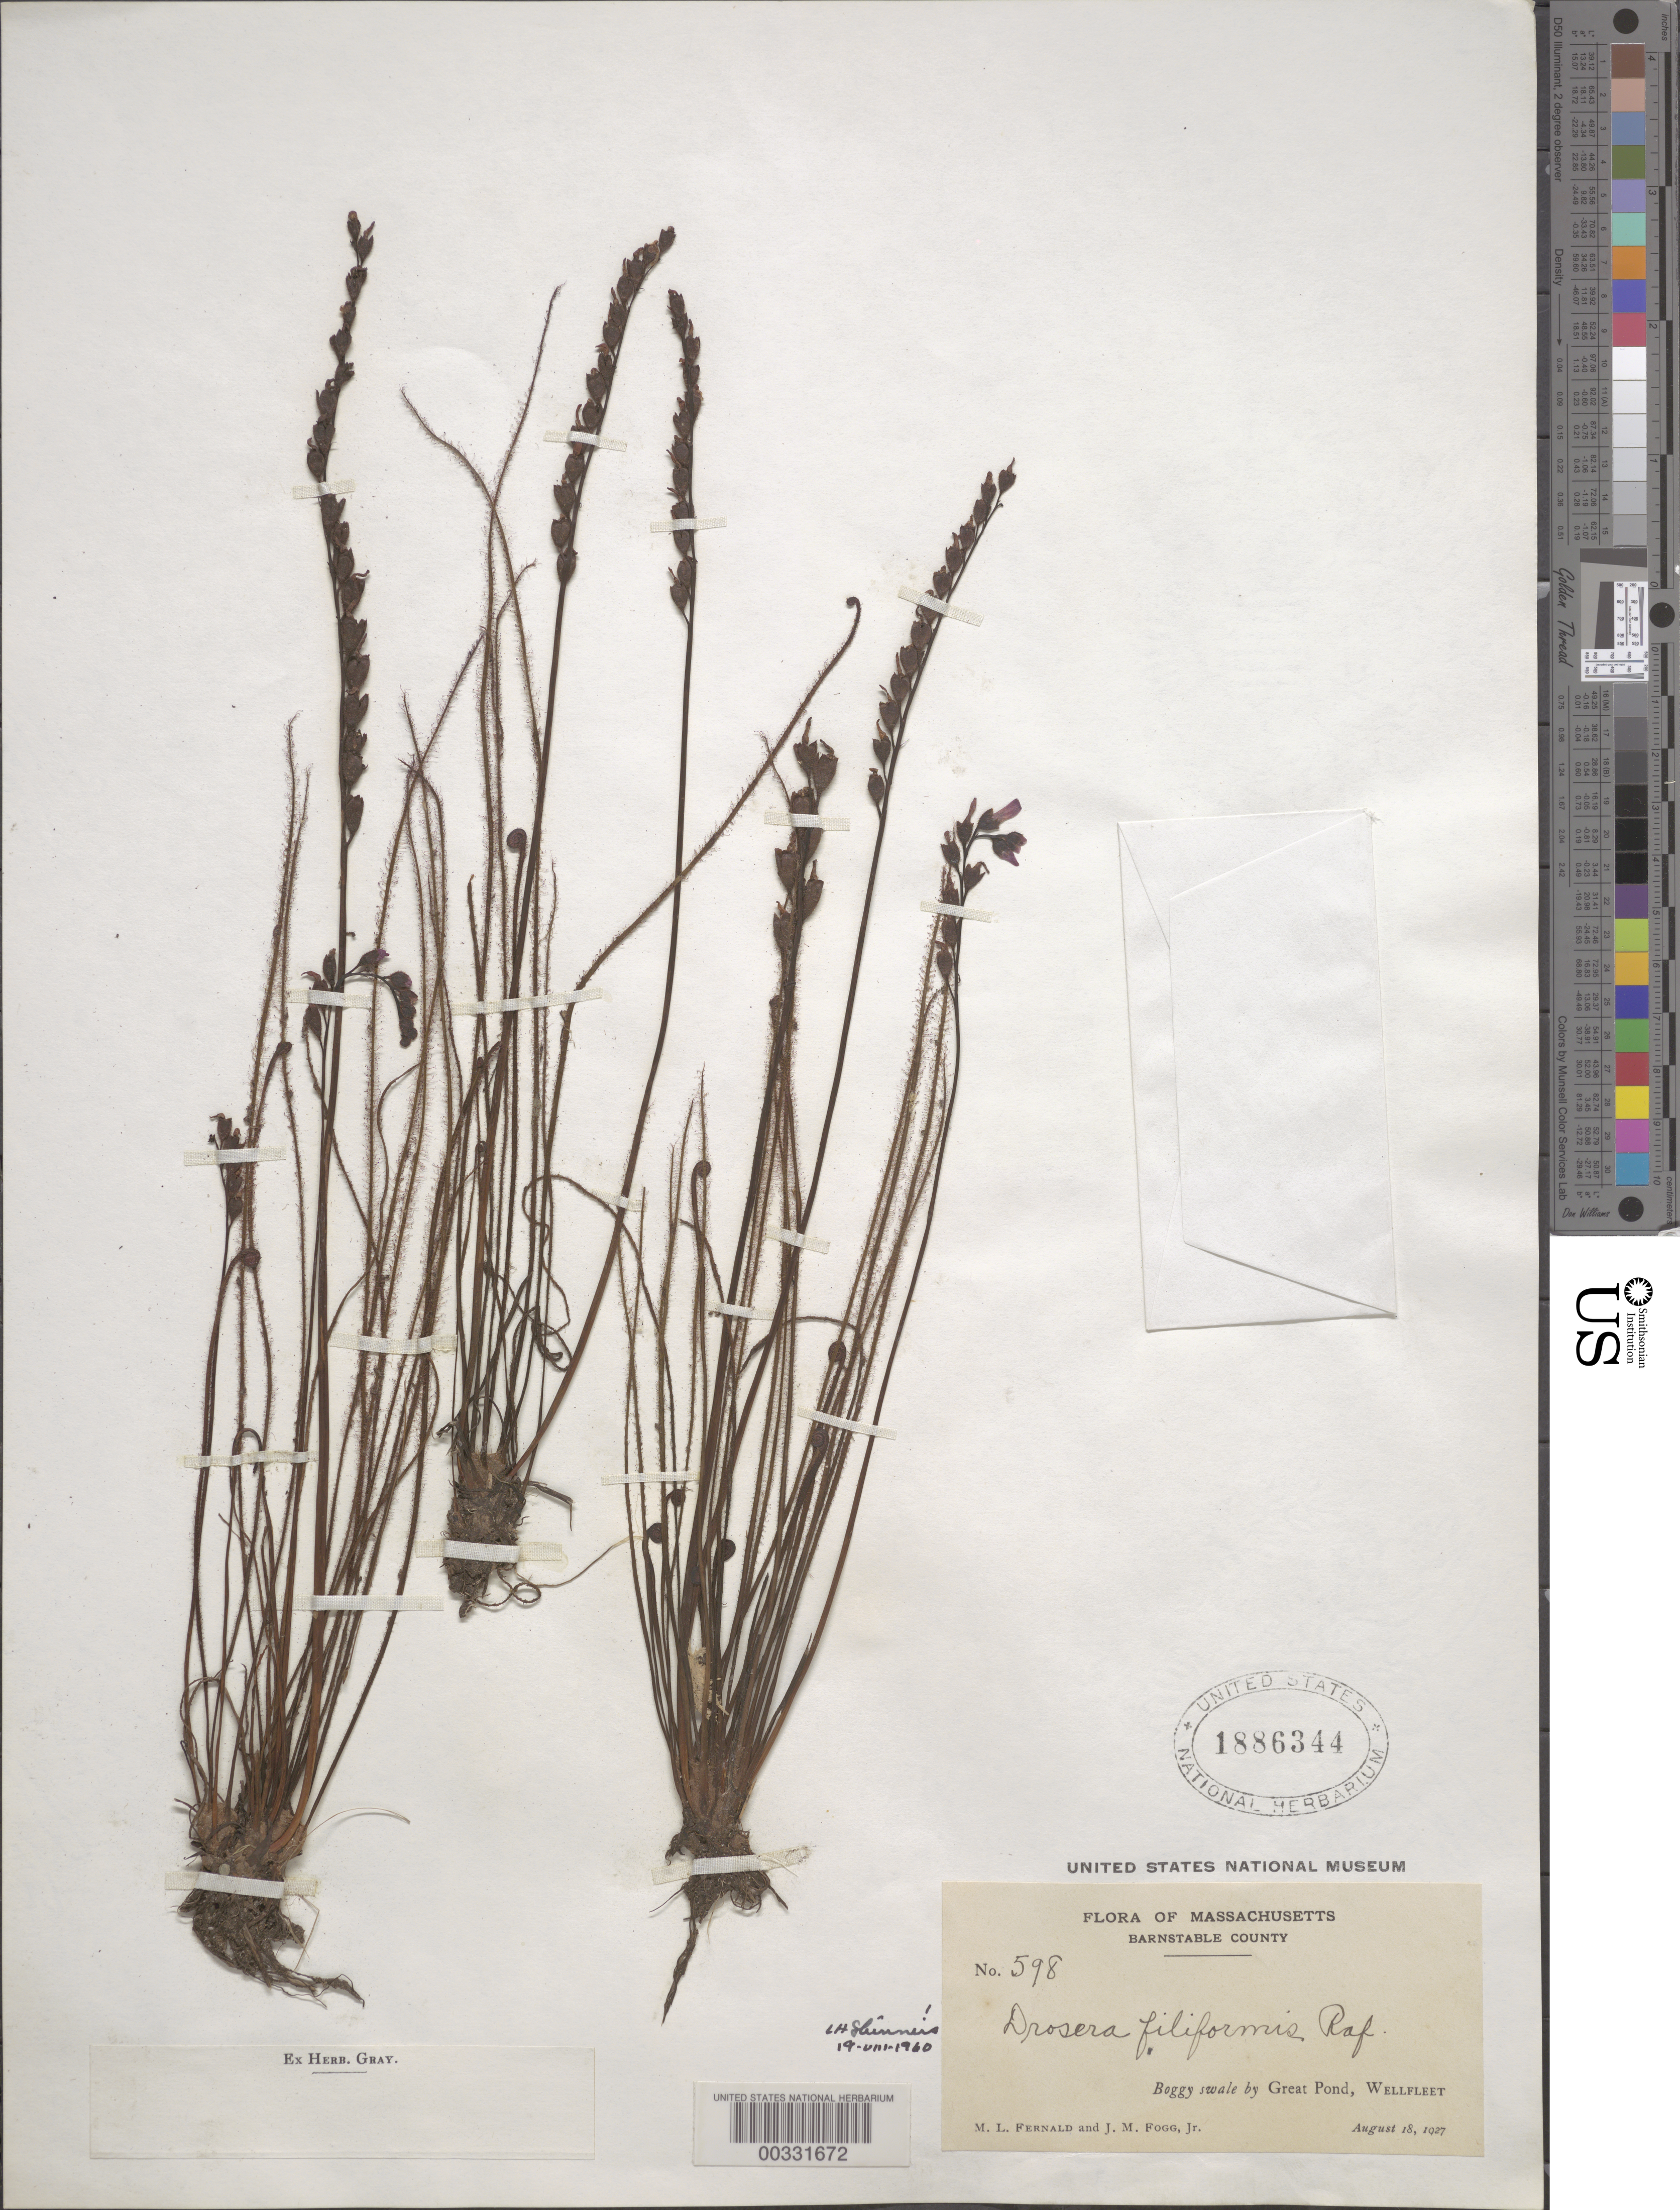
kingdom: Plantae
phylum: Tracheophyta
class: Magnoliopsida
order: Caryophyllales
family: Droseraceae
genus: Drosera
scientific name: Drosera filiformis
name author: Raf.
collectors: M. L. Fernald & J. Fogg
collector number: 598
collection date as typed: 18 Aug 1927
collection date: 1927-08-18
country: United States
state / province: Massachusetts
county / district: Barnstable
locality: Great pond, Wellfleet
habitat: Boggy swale.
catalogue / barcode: US 1886344